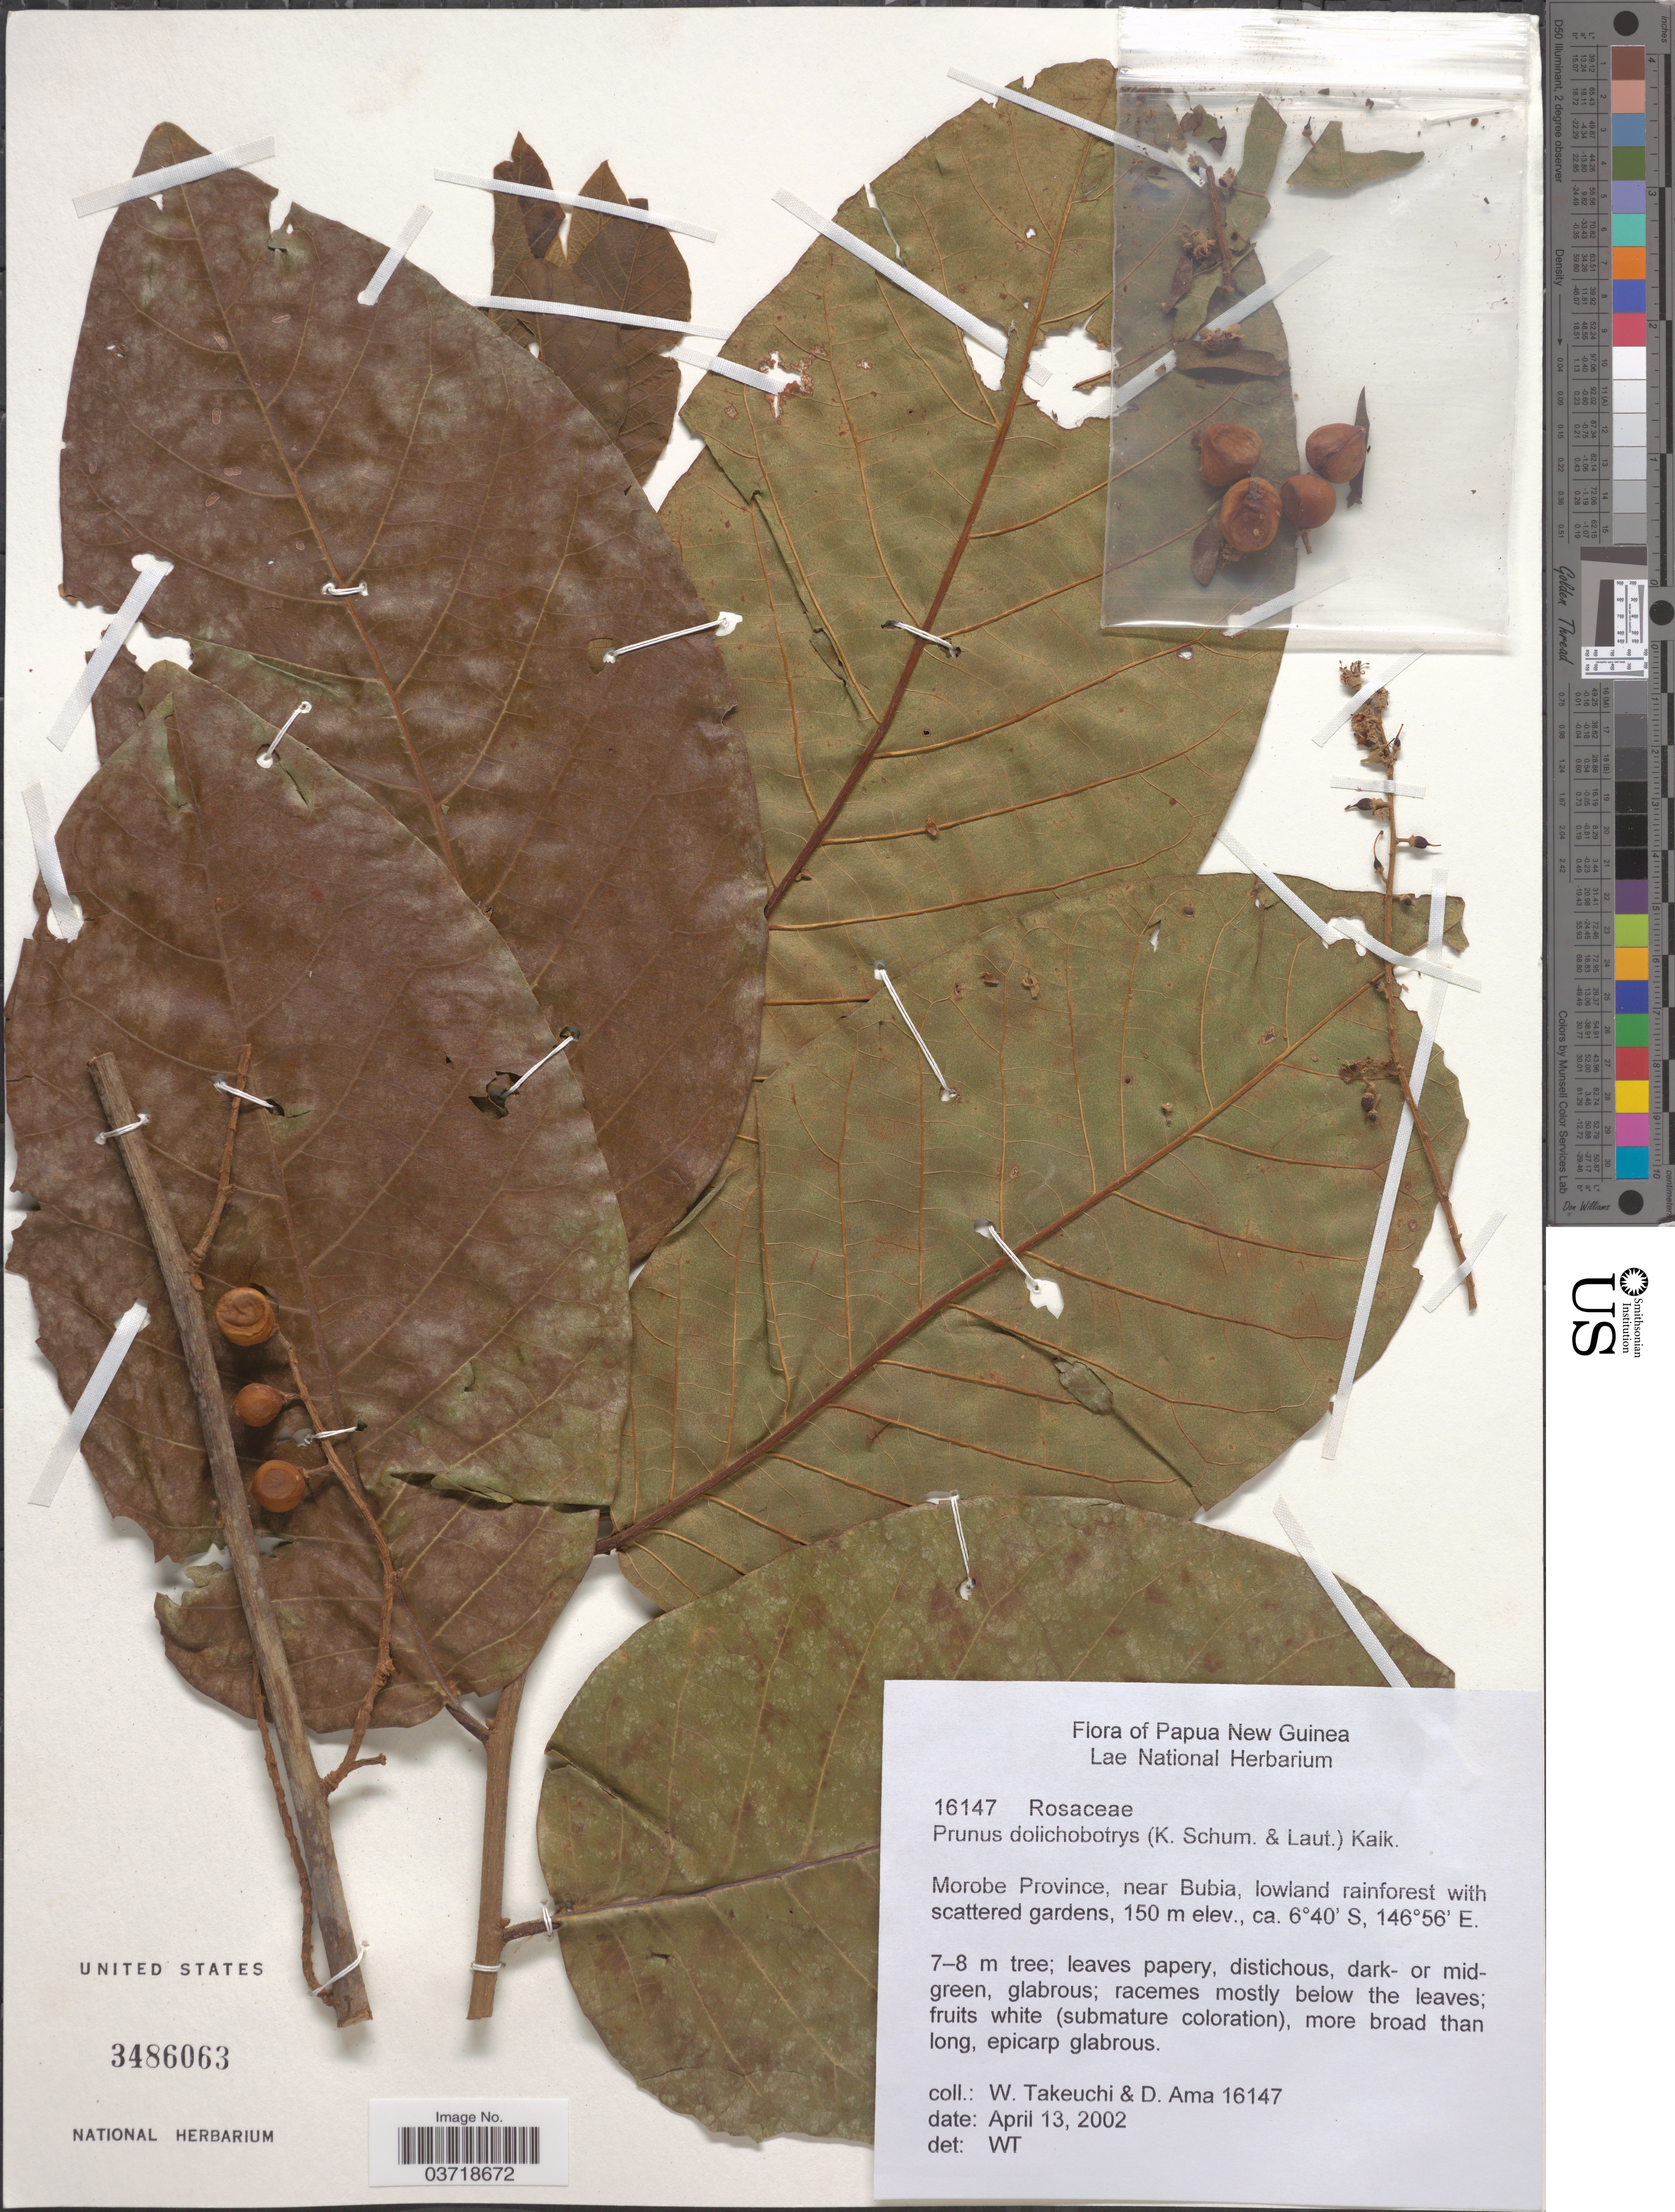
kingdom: Plantae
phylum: Tracheophyta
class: Magnoliopsida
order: Rosales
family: Rosaceae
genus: Prunus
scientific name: Prunus dolichobotrys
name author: (Lauterb. & K. Schum.) Kalkman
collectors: W. Takeuchi & D. Ama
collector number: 16147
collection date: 2002-04-13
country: Papua New Guinea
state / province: Morobe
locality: Near Bubia.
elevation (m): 150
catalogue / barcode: US 3486063